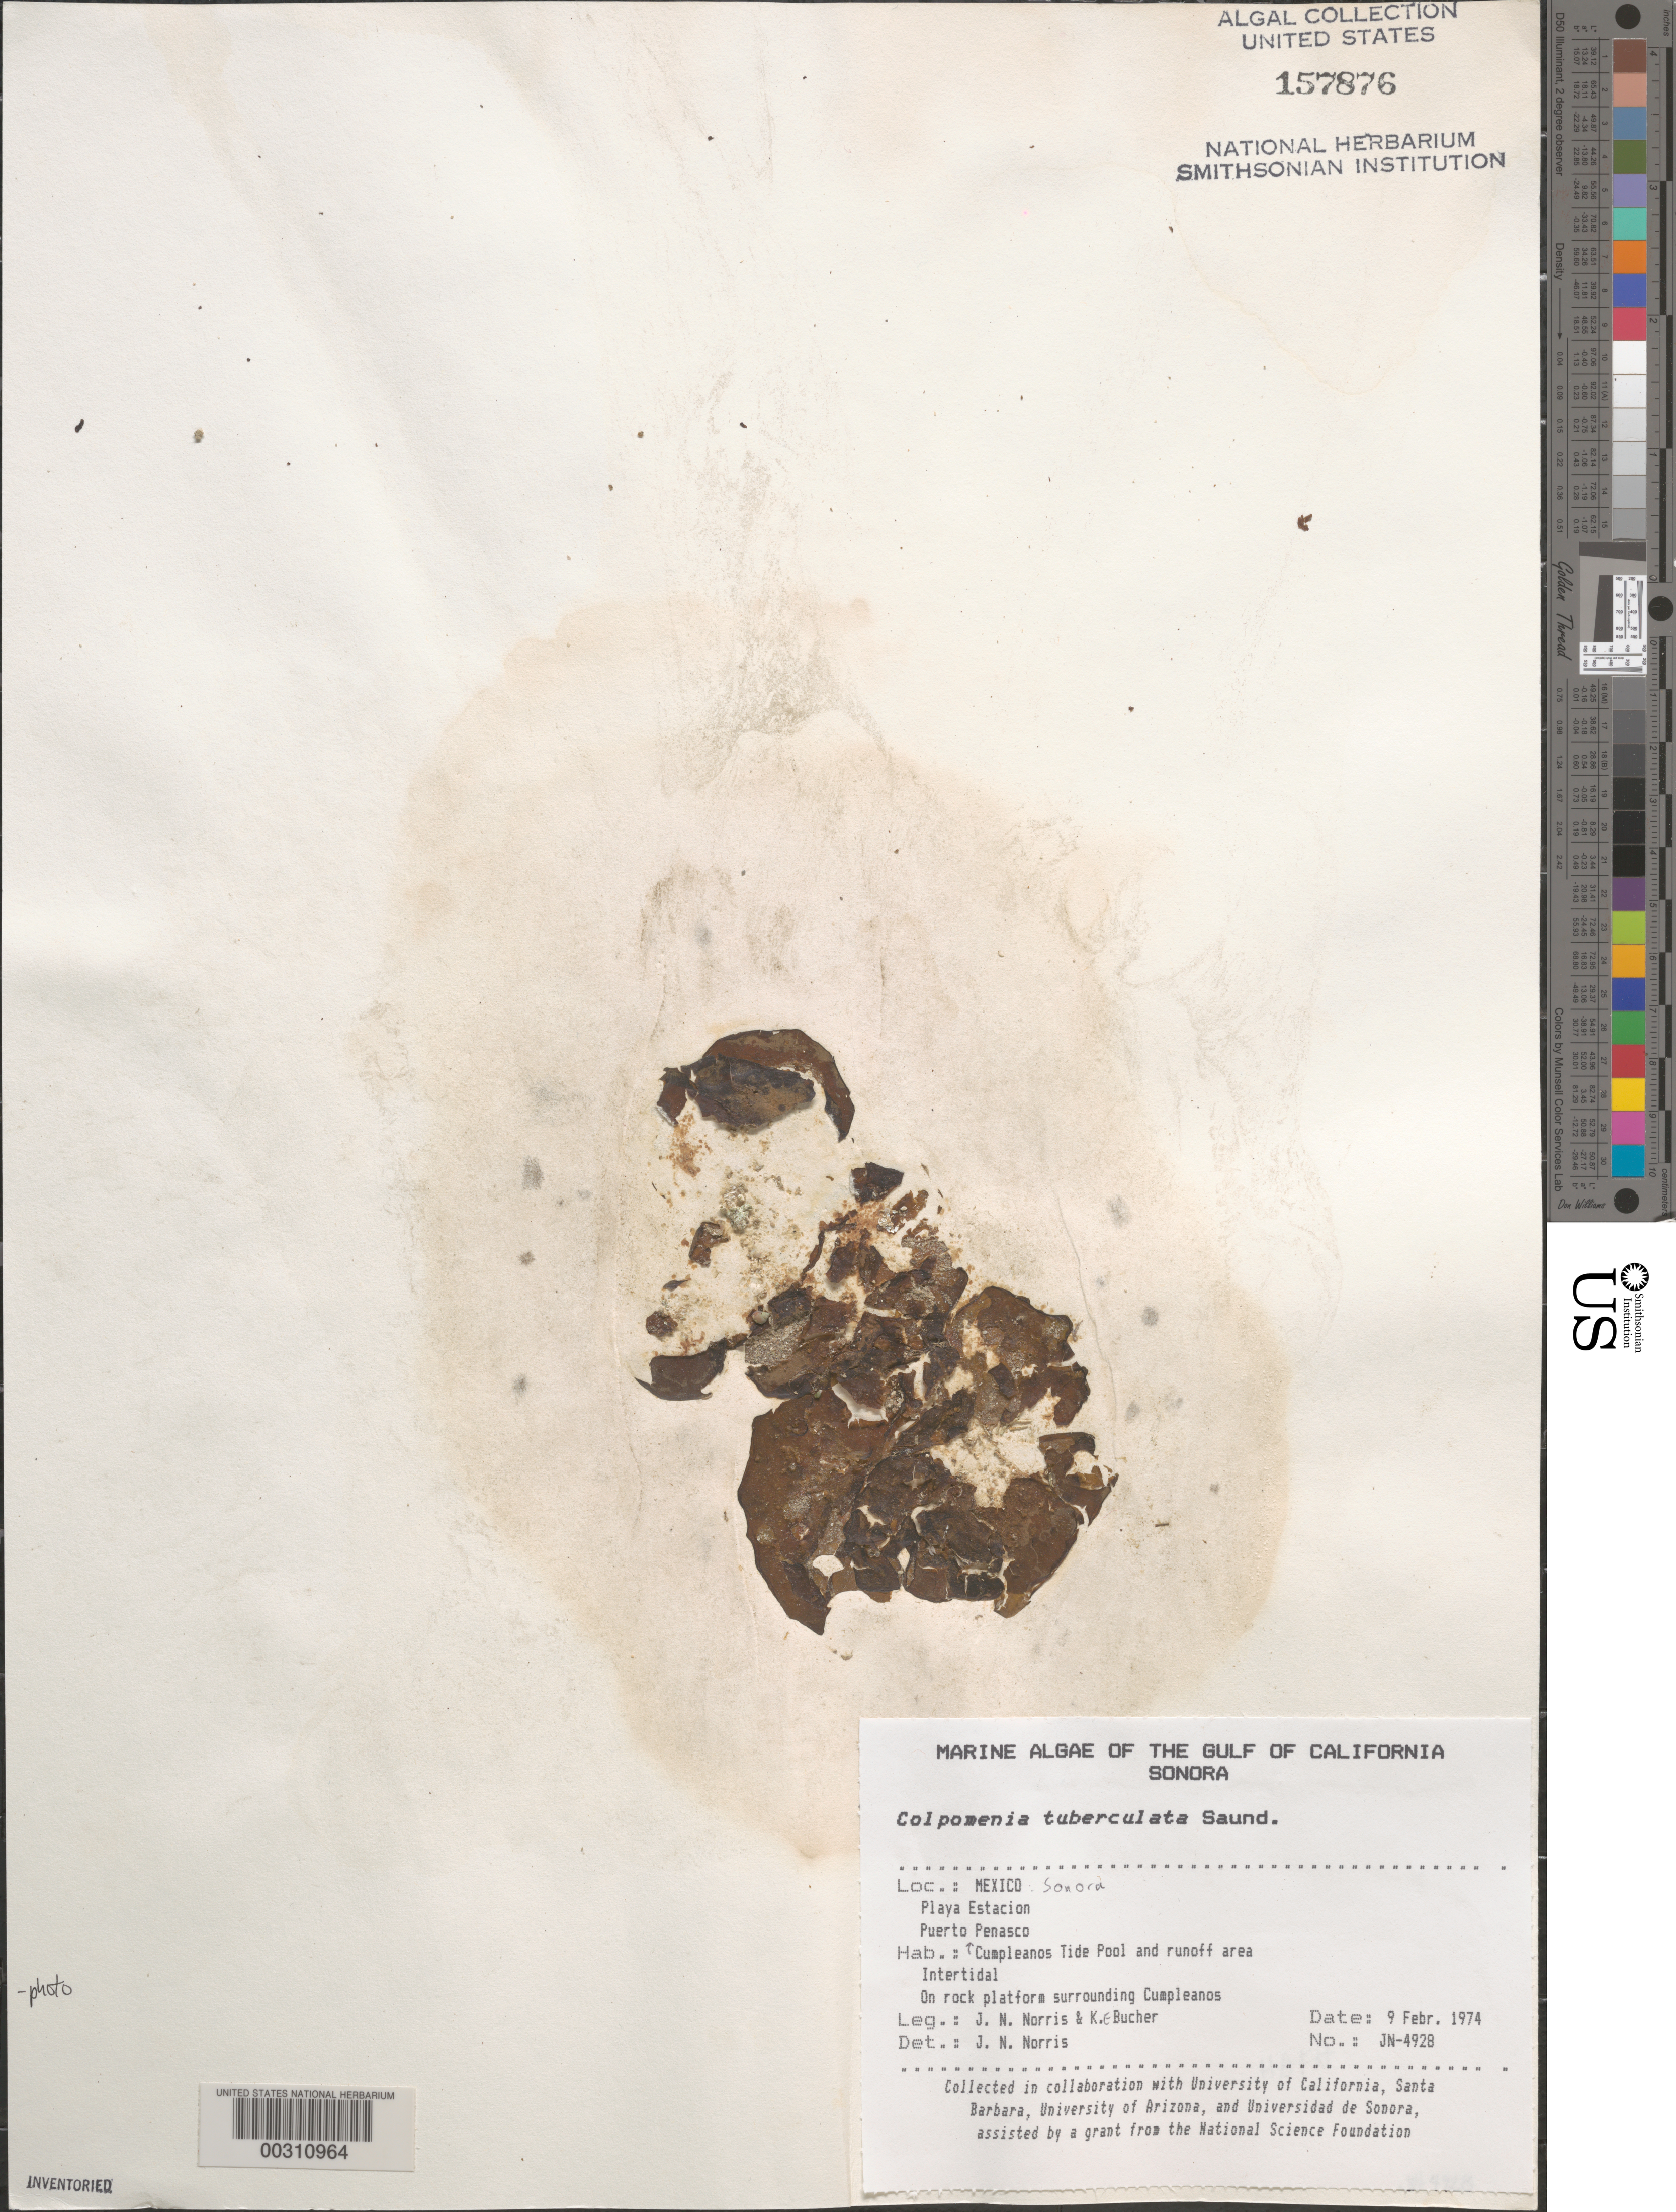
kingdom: Chromista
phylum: Ochrophyta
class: Phaeophyceae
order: Scytosiphonales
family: Scytosiphonaceae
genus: Colpomenia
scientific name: Colpomenia tuberculata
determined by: Norris, James N.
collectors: J. N. Norris & K. E. Bucher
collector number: JN-4928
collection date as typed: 09 Feb 1974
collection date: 1974-02-09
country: Mexico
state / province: Sonora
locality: Playa Estacion, Puerto Penasco, Cumpleanos tide pool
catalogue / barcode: US 157876